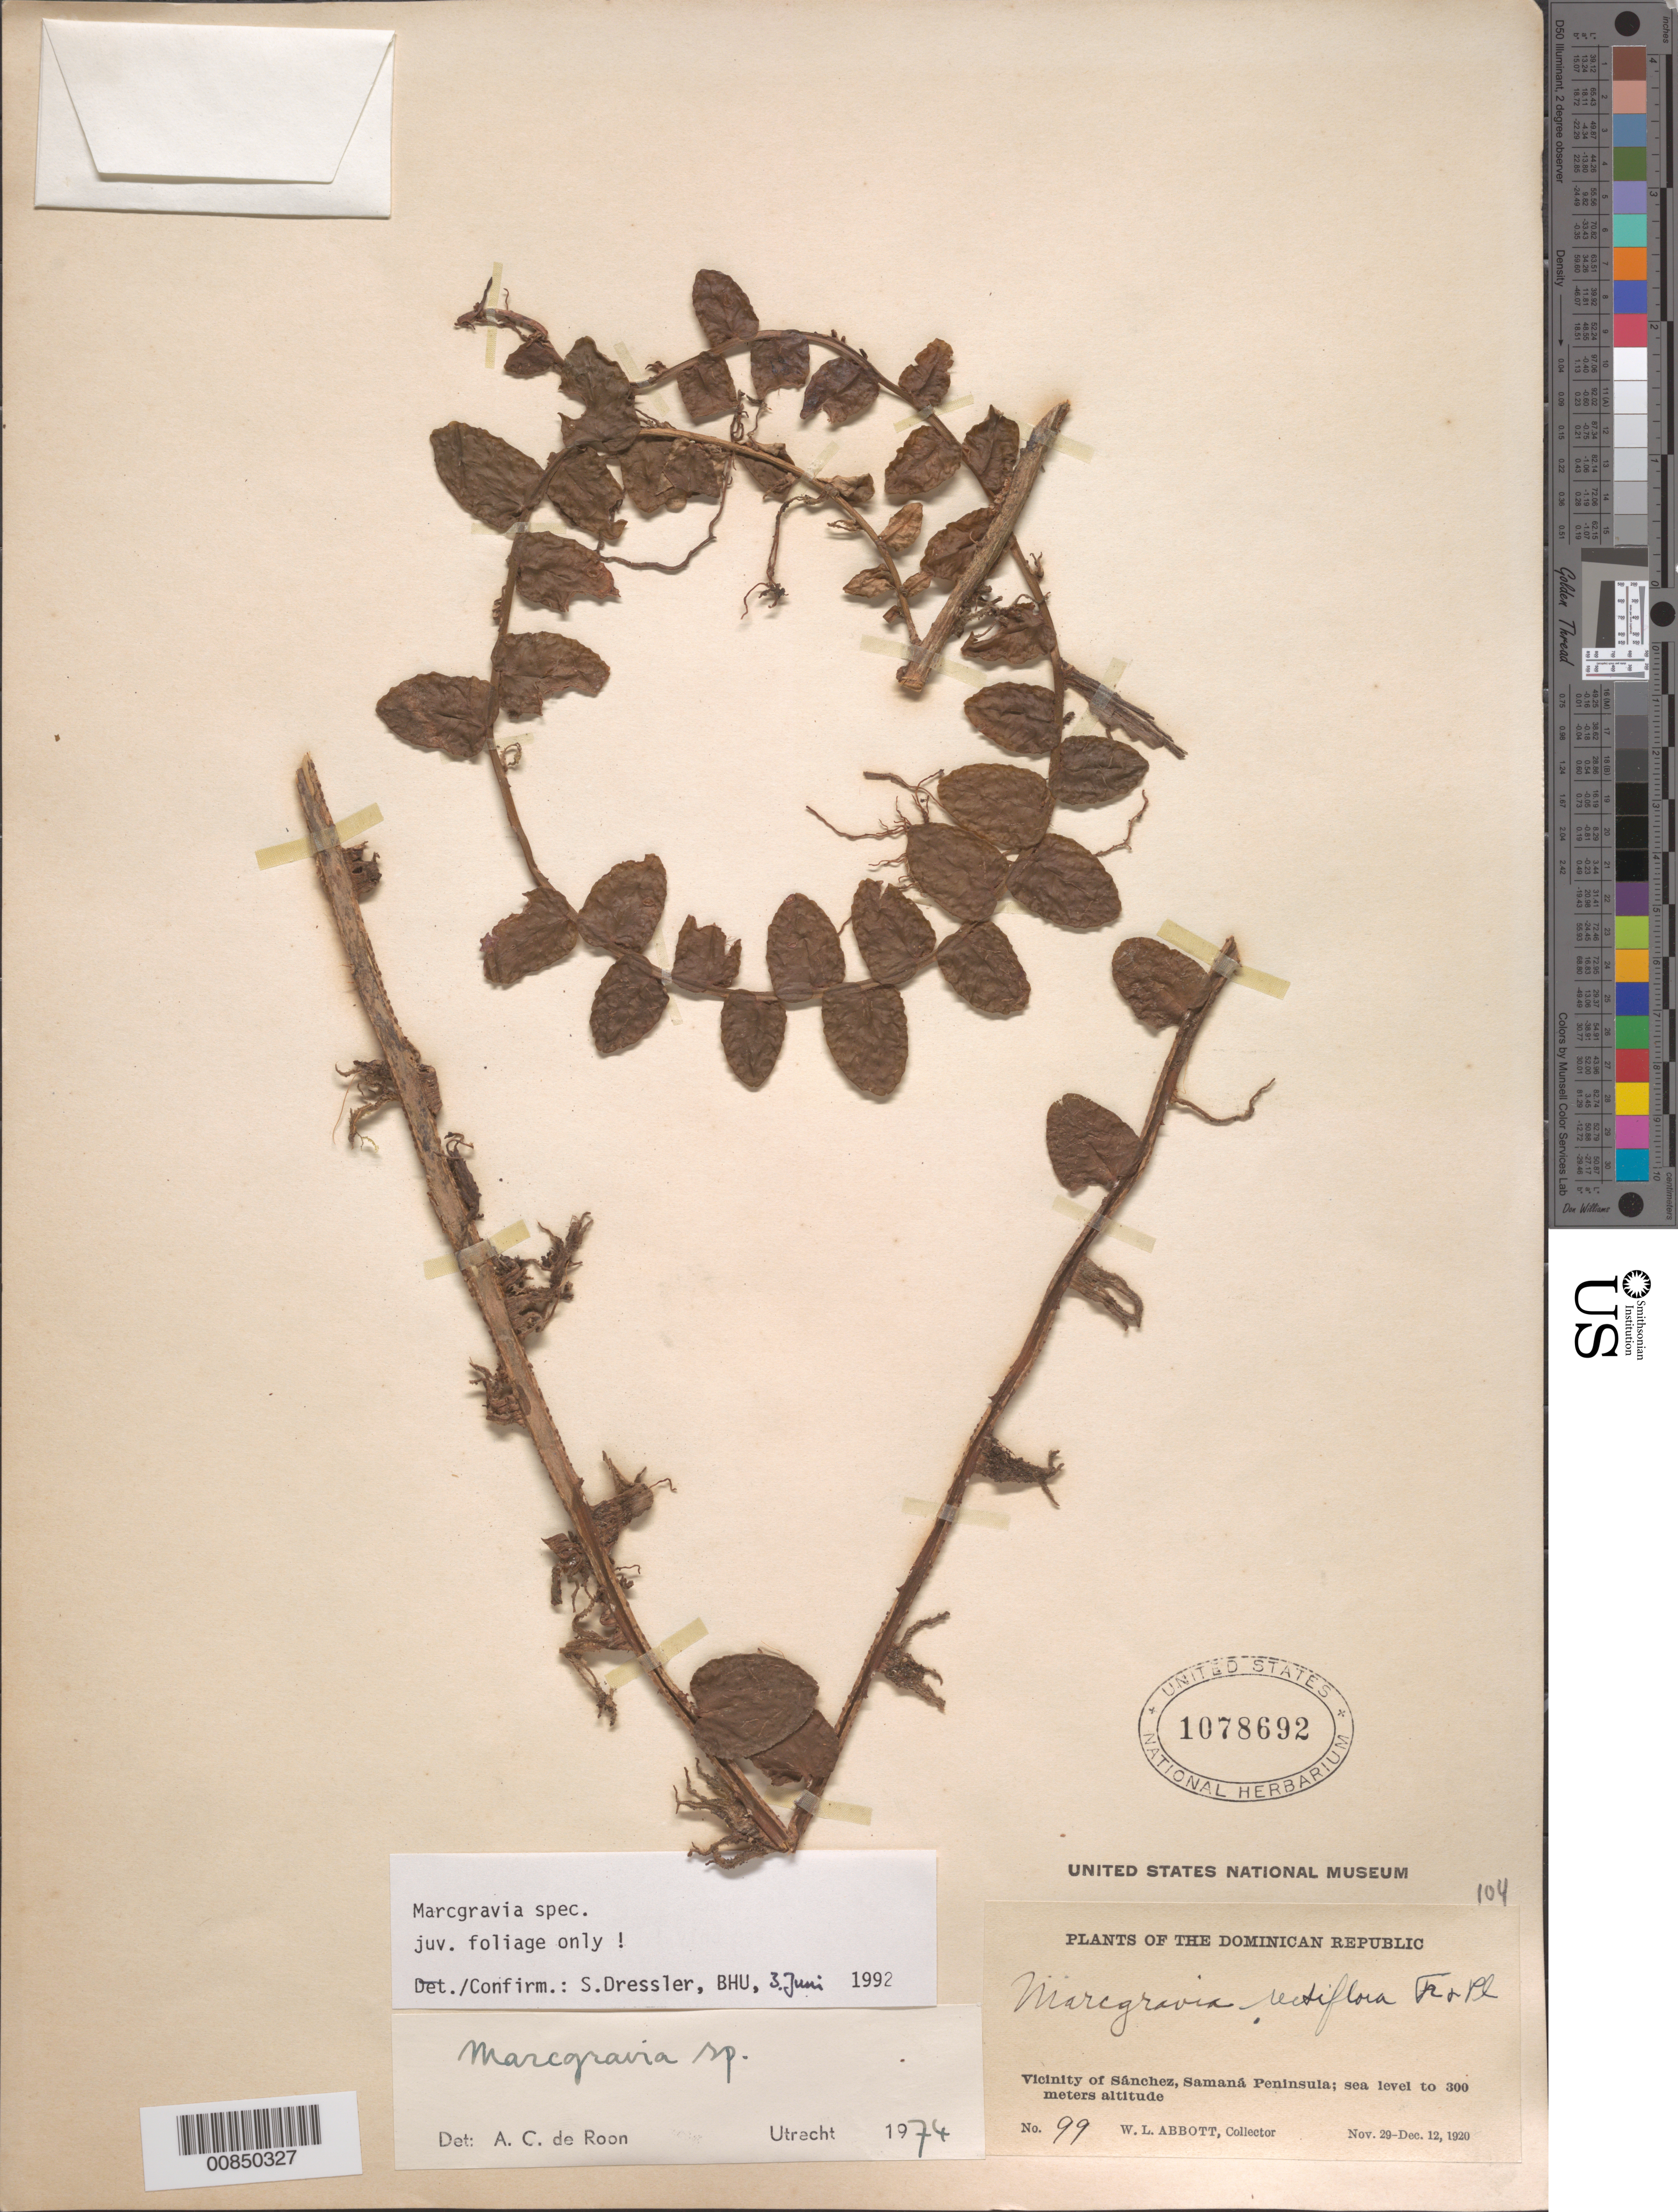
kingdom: Plantae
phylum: Tracheophyta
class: Magnoliopsida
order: Ericales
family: Marcgraviaceae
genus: Marcgravia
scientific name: Marcgravia sp.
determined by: Dressler, S., (FR), Forschungsinstitut Und Naturmuseum Senckenberg (GERMANY)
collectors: W. L. Abbott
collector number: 99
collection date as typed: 29 Nov 1920 to 12 Dec 1920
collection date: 1920-11-29/1920-12-12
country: Dominican Republic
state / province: Samana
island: Hispaniola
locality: Vicinity of Sánchez, Samaná Peninsula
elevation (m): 0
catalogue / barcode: US 1078692